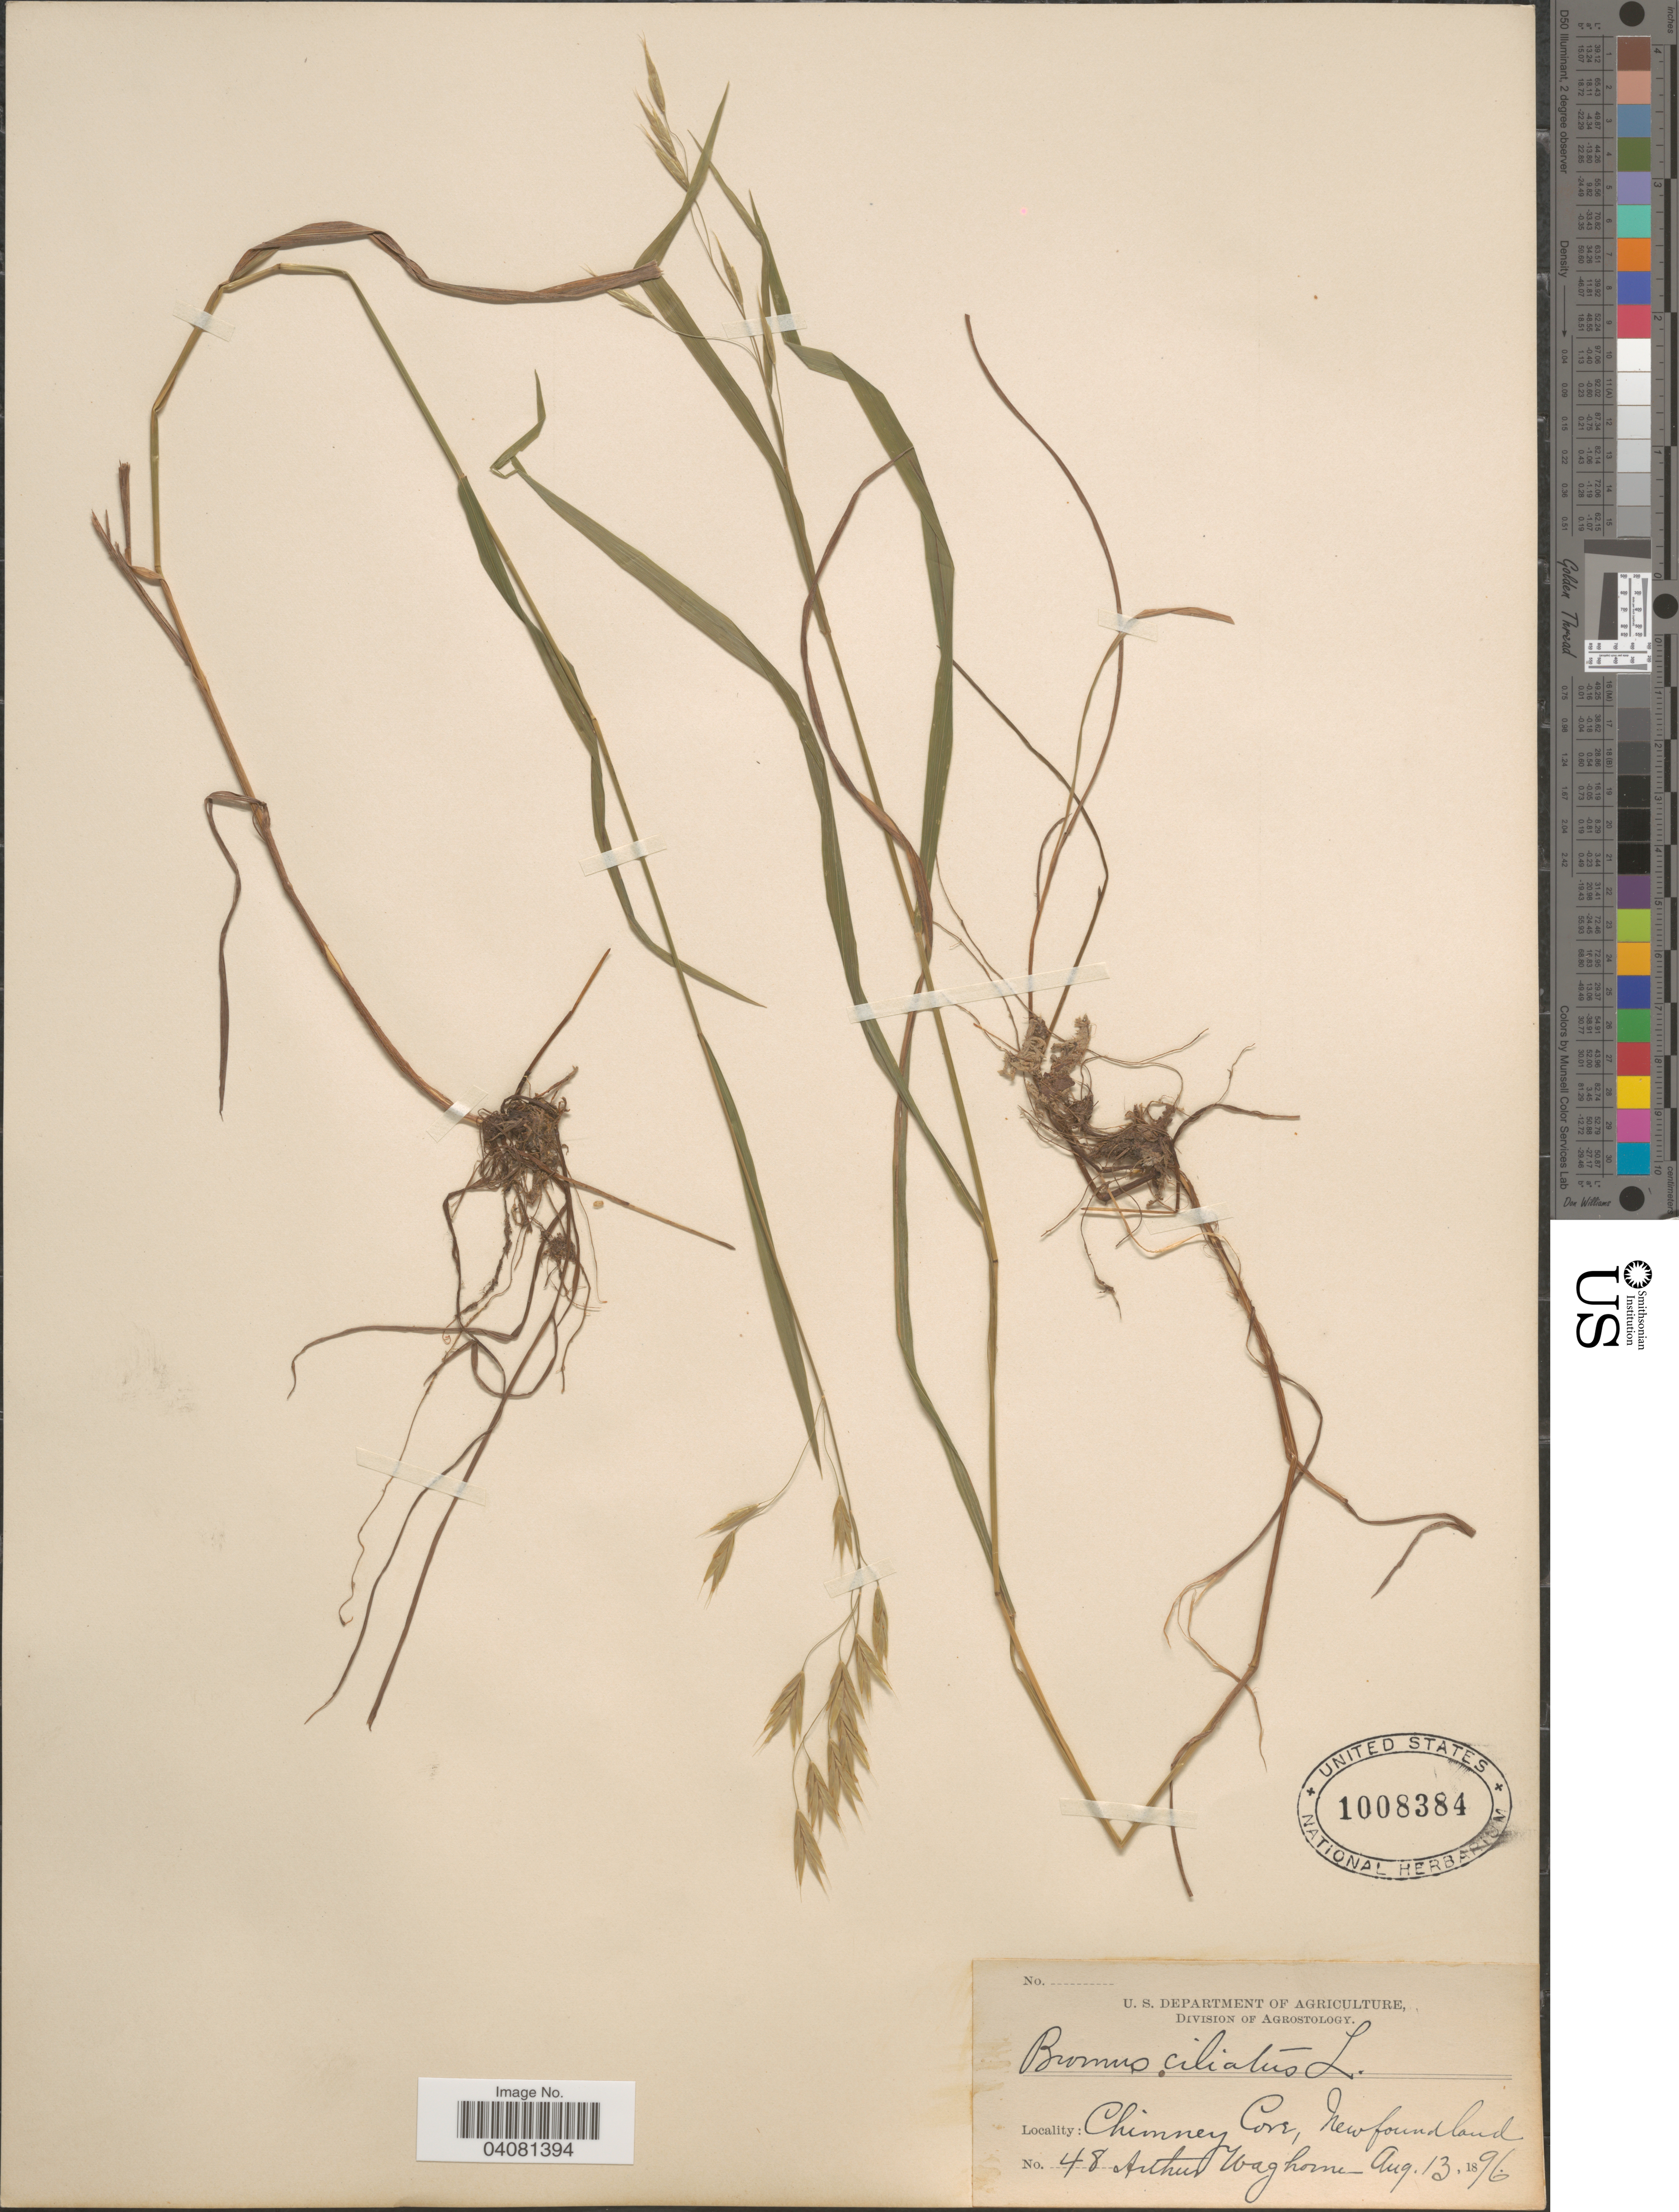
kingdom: Plantae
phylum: Tracheophyta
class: Liliopsida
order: Poales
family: Poaceae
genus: Bromus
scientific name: Bromus ciliatus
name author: L.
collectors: A. Waghorne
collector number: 48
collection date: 1896-08-13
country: Canada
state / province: Newfoundland and Labrador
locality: Chimney Cove.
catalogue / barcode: US 1008384